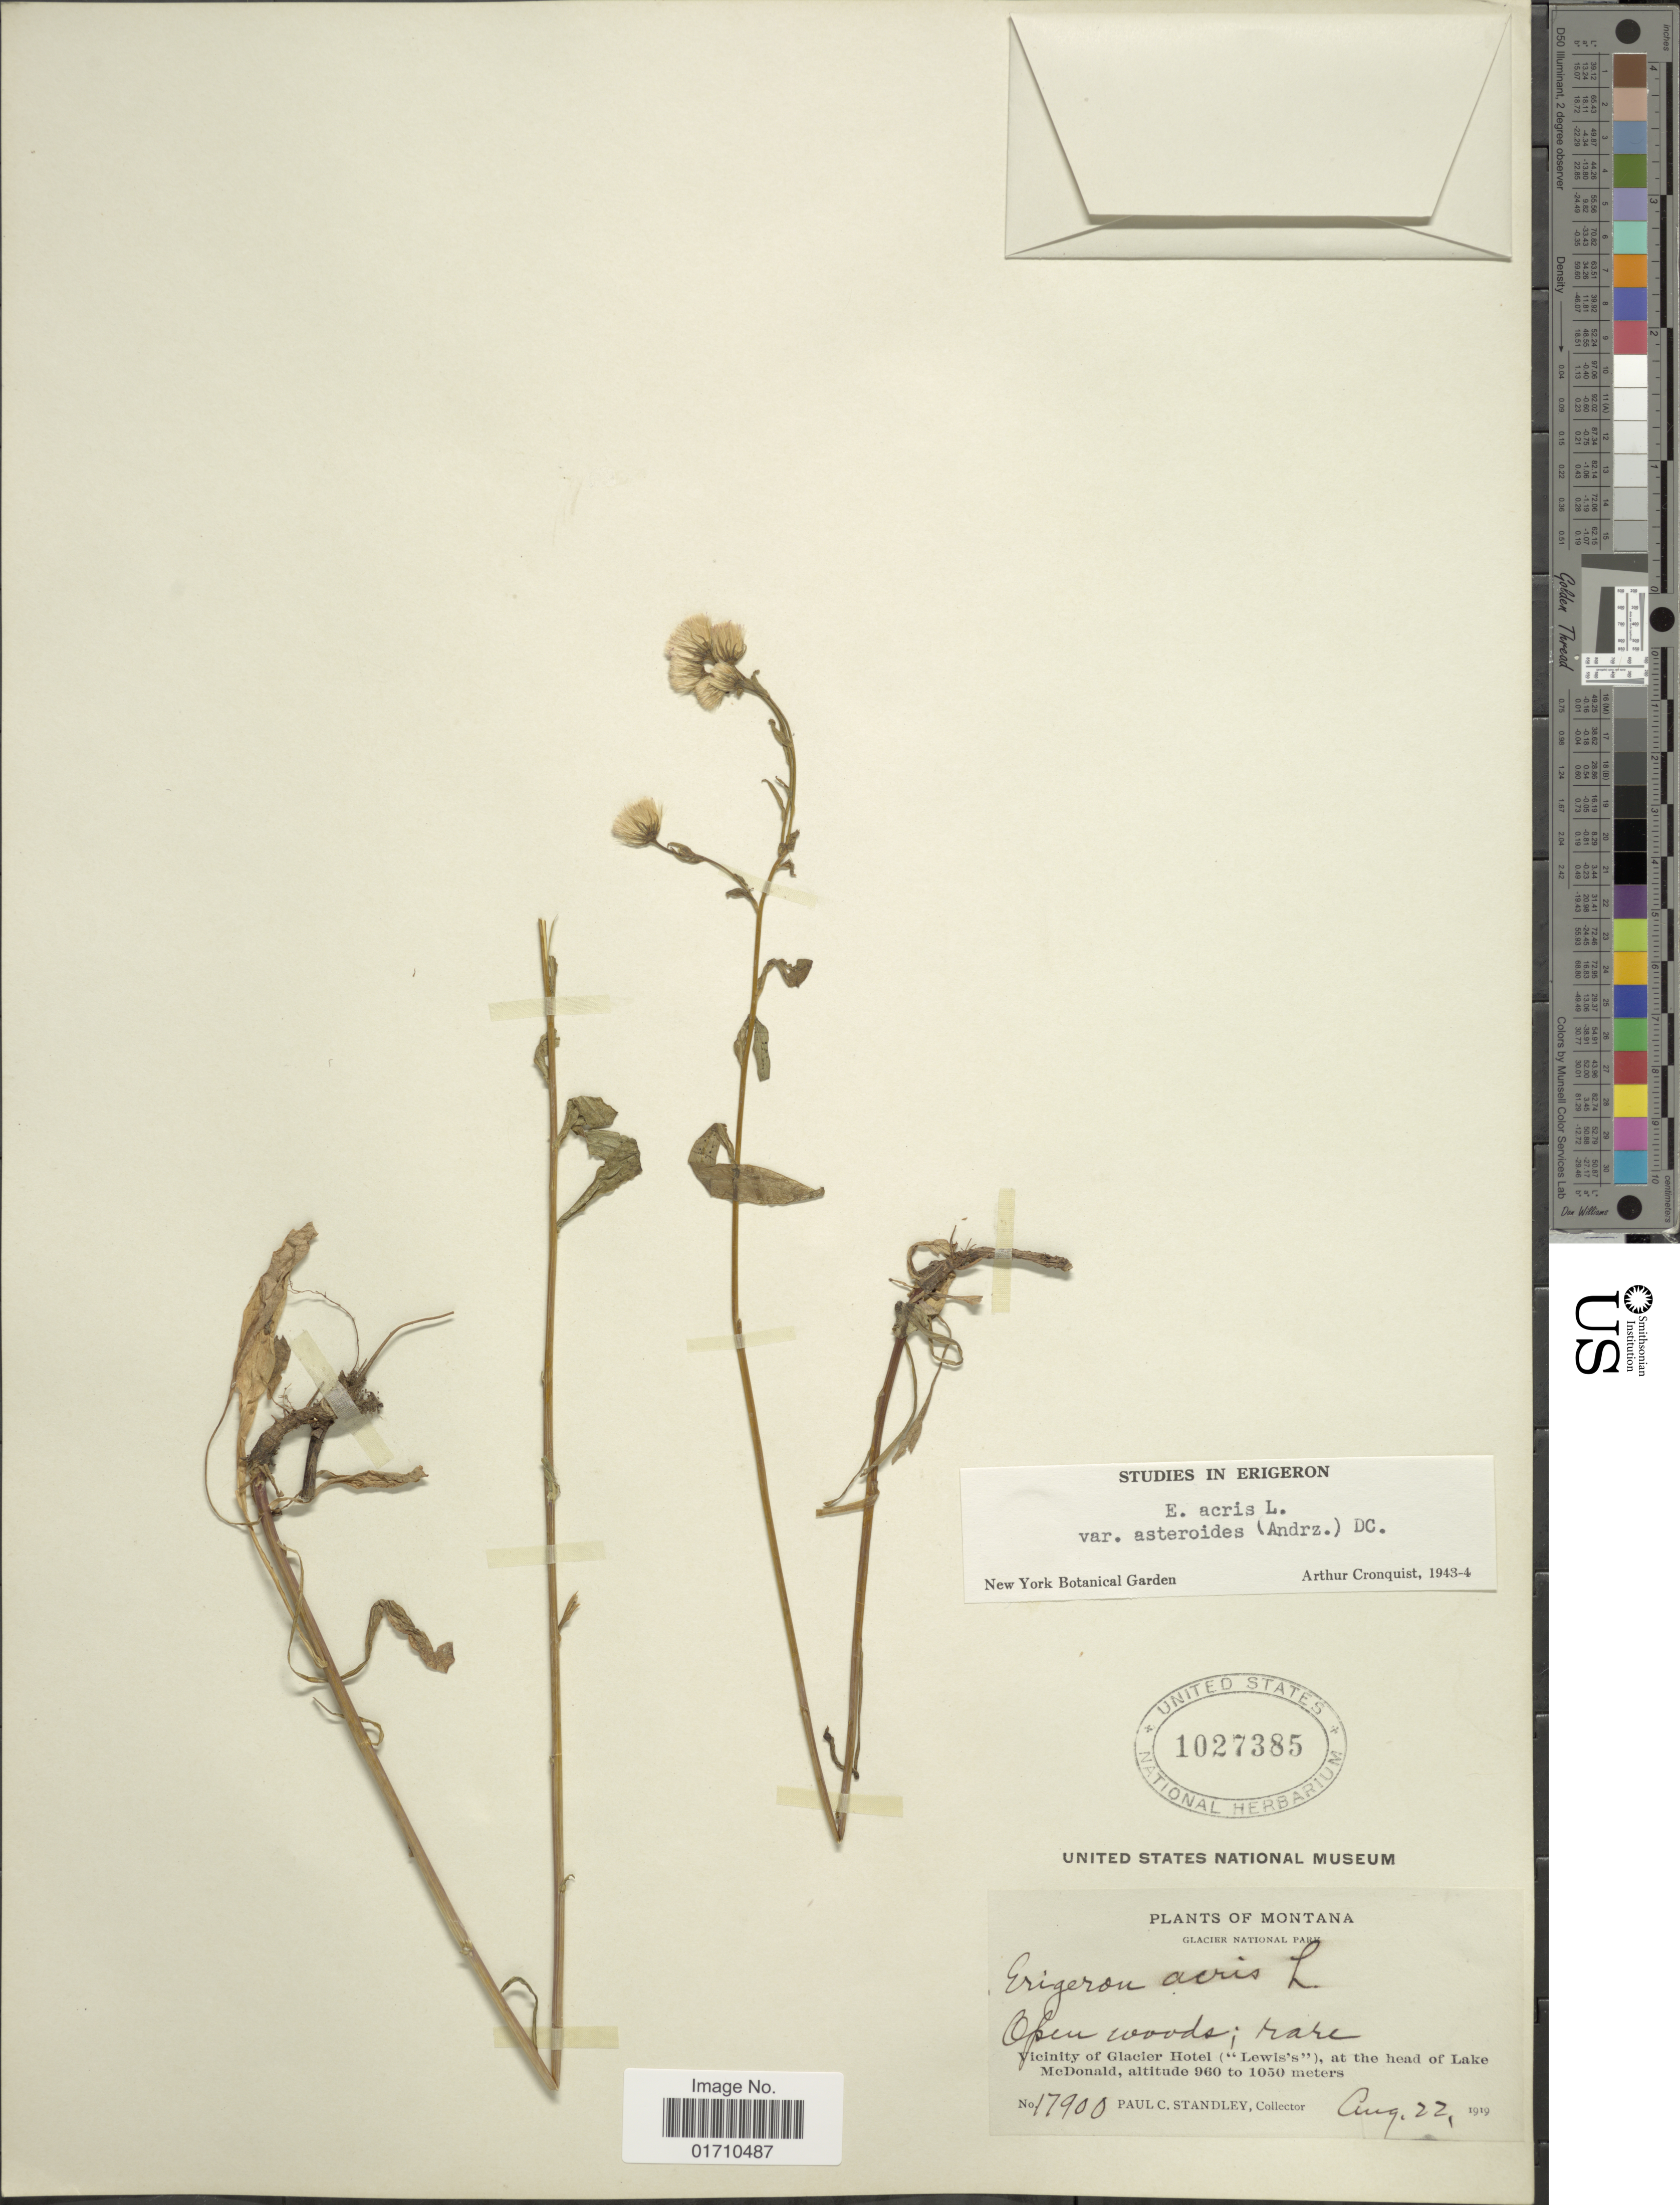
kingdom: Plantae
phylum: Tracheophyta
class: Magnoliopsida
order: Asterales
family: Asteraceae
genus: Erigeron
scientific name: Erigeron acris var. asteroides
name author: (Andrz.) DC.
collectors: P. C. Standley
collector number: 17900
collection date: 1919-08-22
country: United States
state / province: Montana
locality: Glacier National Park, Open woods; rare, Vicinity of Glacier Hotel ('Lewis's'), at the head of Lake McDonald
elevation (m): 960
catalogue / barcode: US 1027385